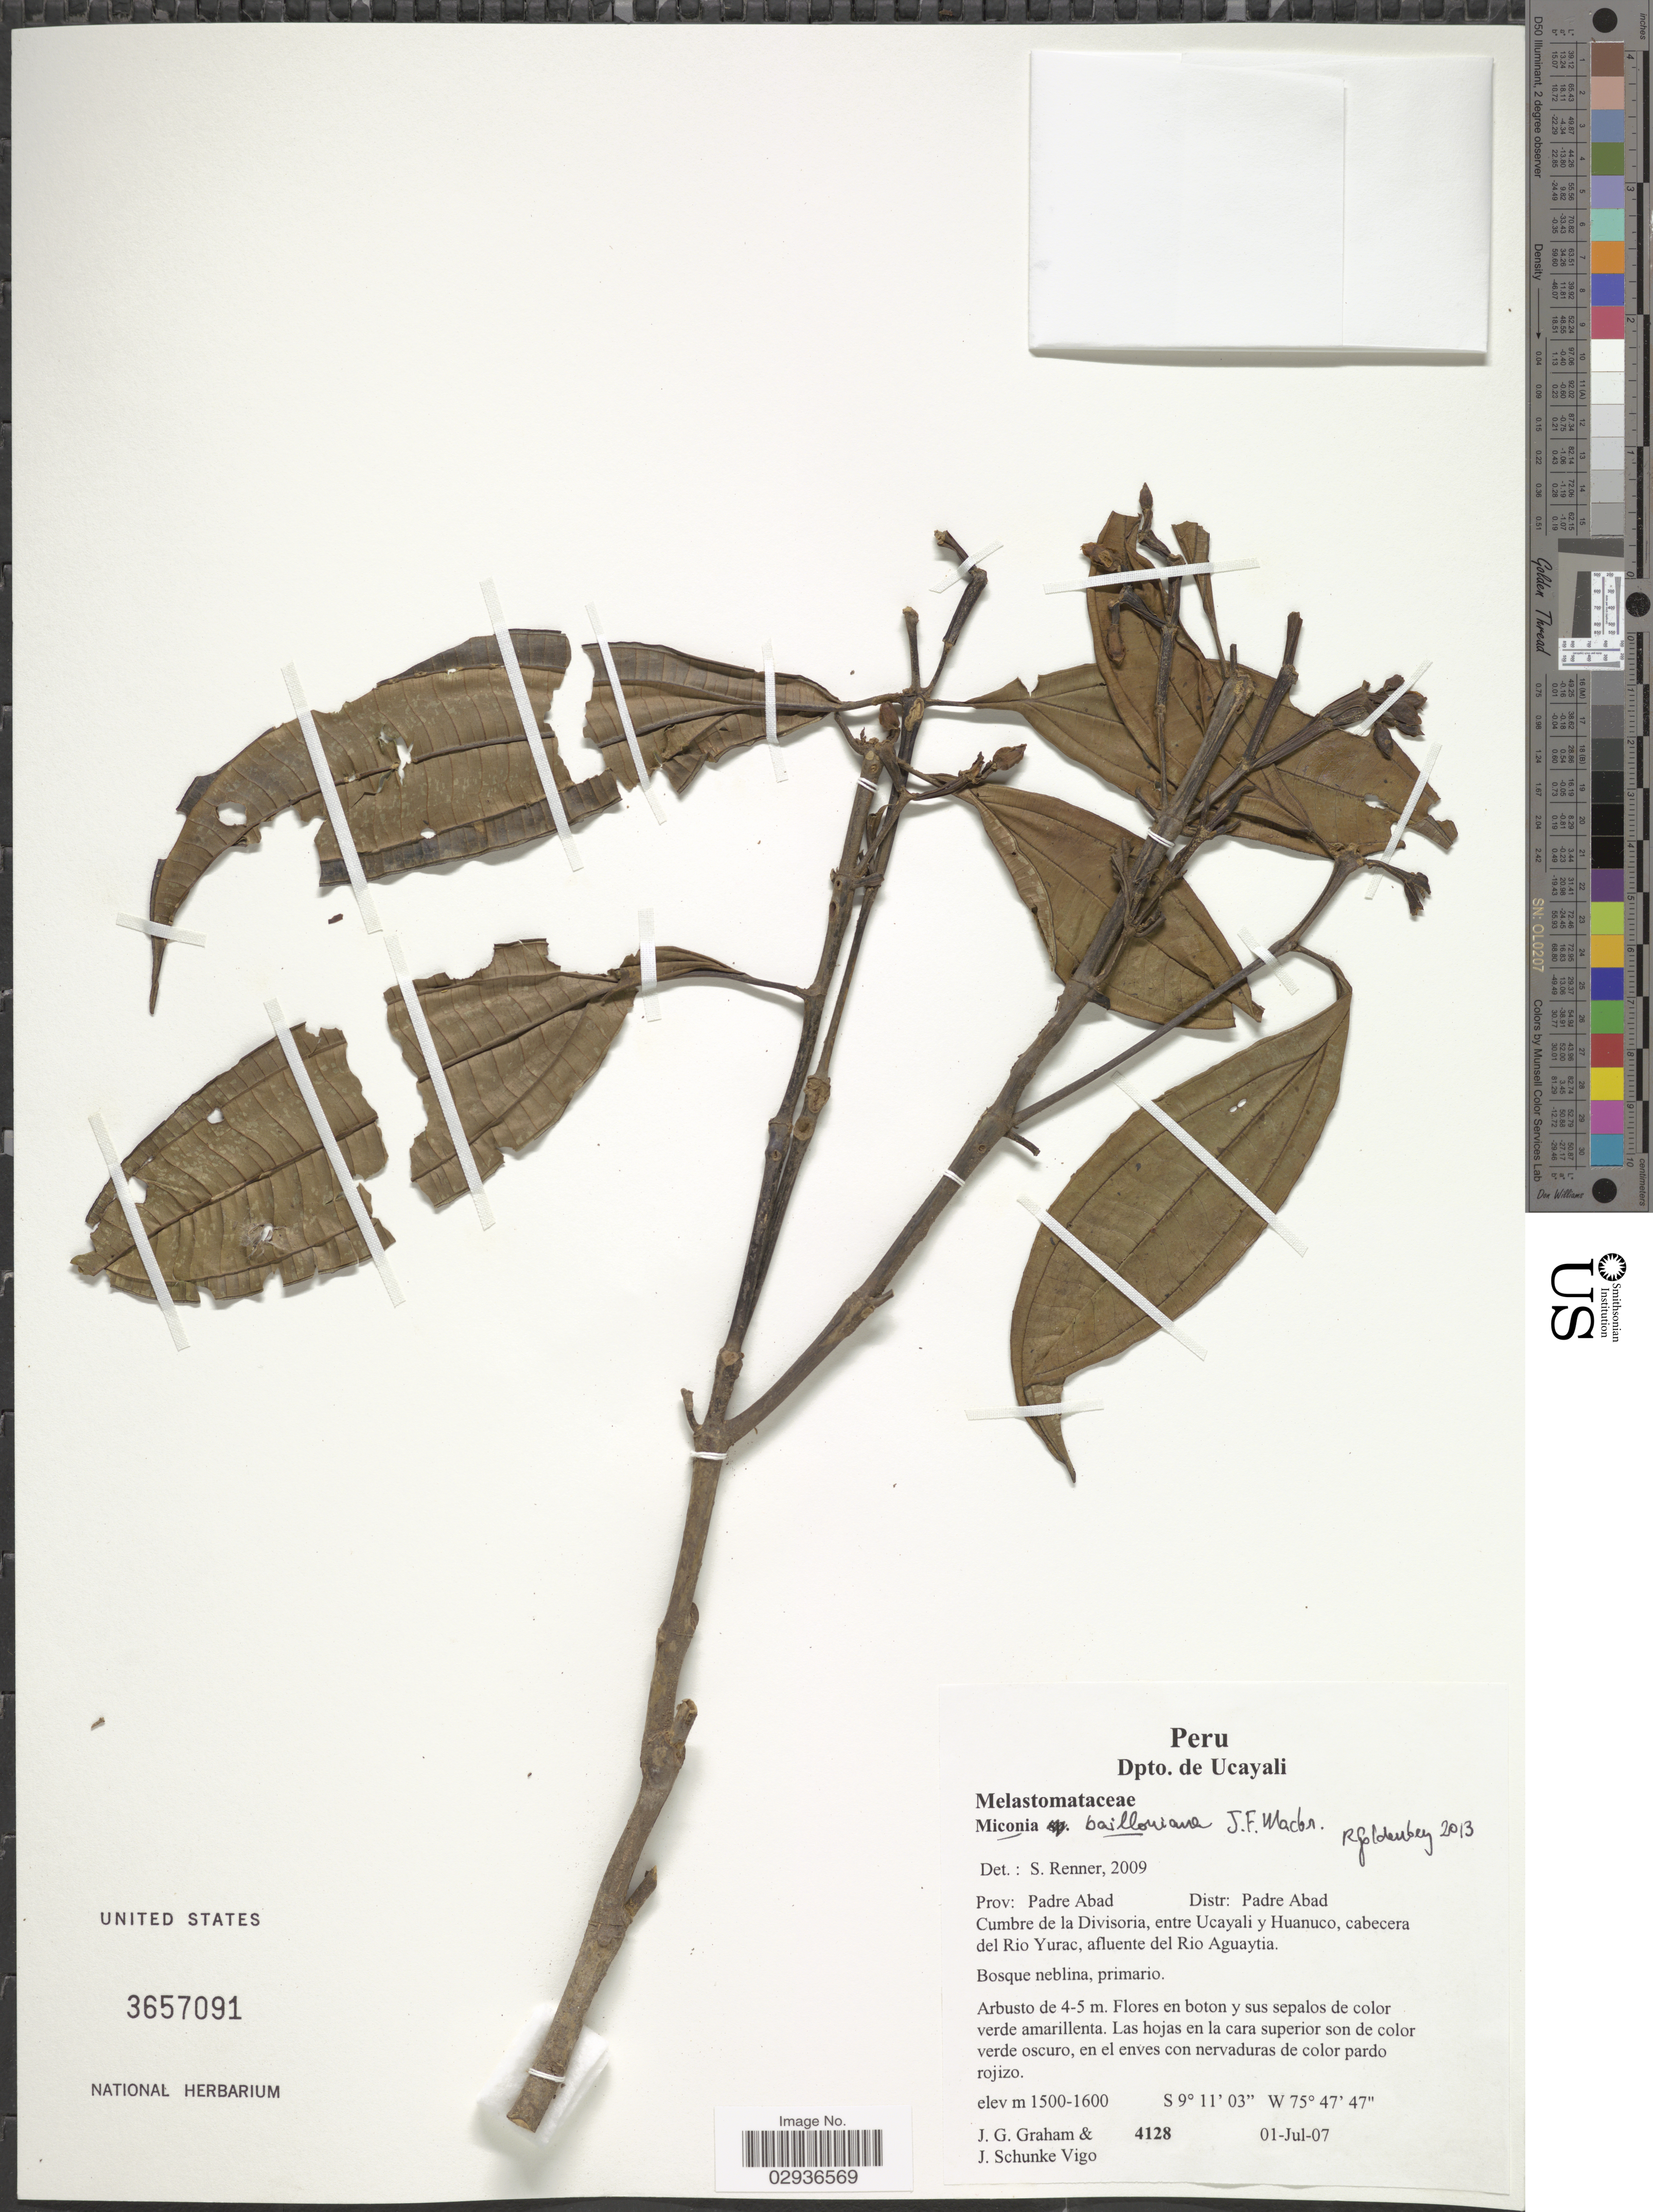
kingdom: Plantae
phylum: Tracheophyta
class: Magnoliopsida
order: Myrtales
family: Melastomataceae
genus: Miconia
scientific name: Miconia bailloniana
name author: J.F. Macbr.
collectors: J. Graham & J. Schunke Vigo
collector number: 4128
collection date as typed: Transcribed d/m/y: 1/7/7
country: Peru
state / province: Ucayali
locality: Dpto. Ucayali, Prov: Padre Abad, Distr. Padre Abad, Cumbre de la Divisoria, entre Ucayali y Huanuco, cabecera del Rio Yurac, afluente del Rio Aguaytia.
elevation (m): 1500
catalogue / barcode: US 3657091